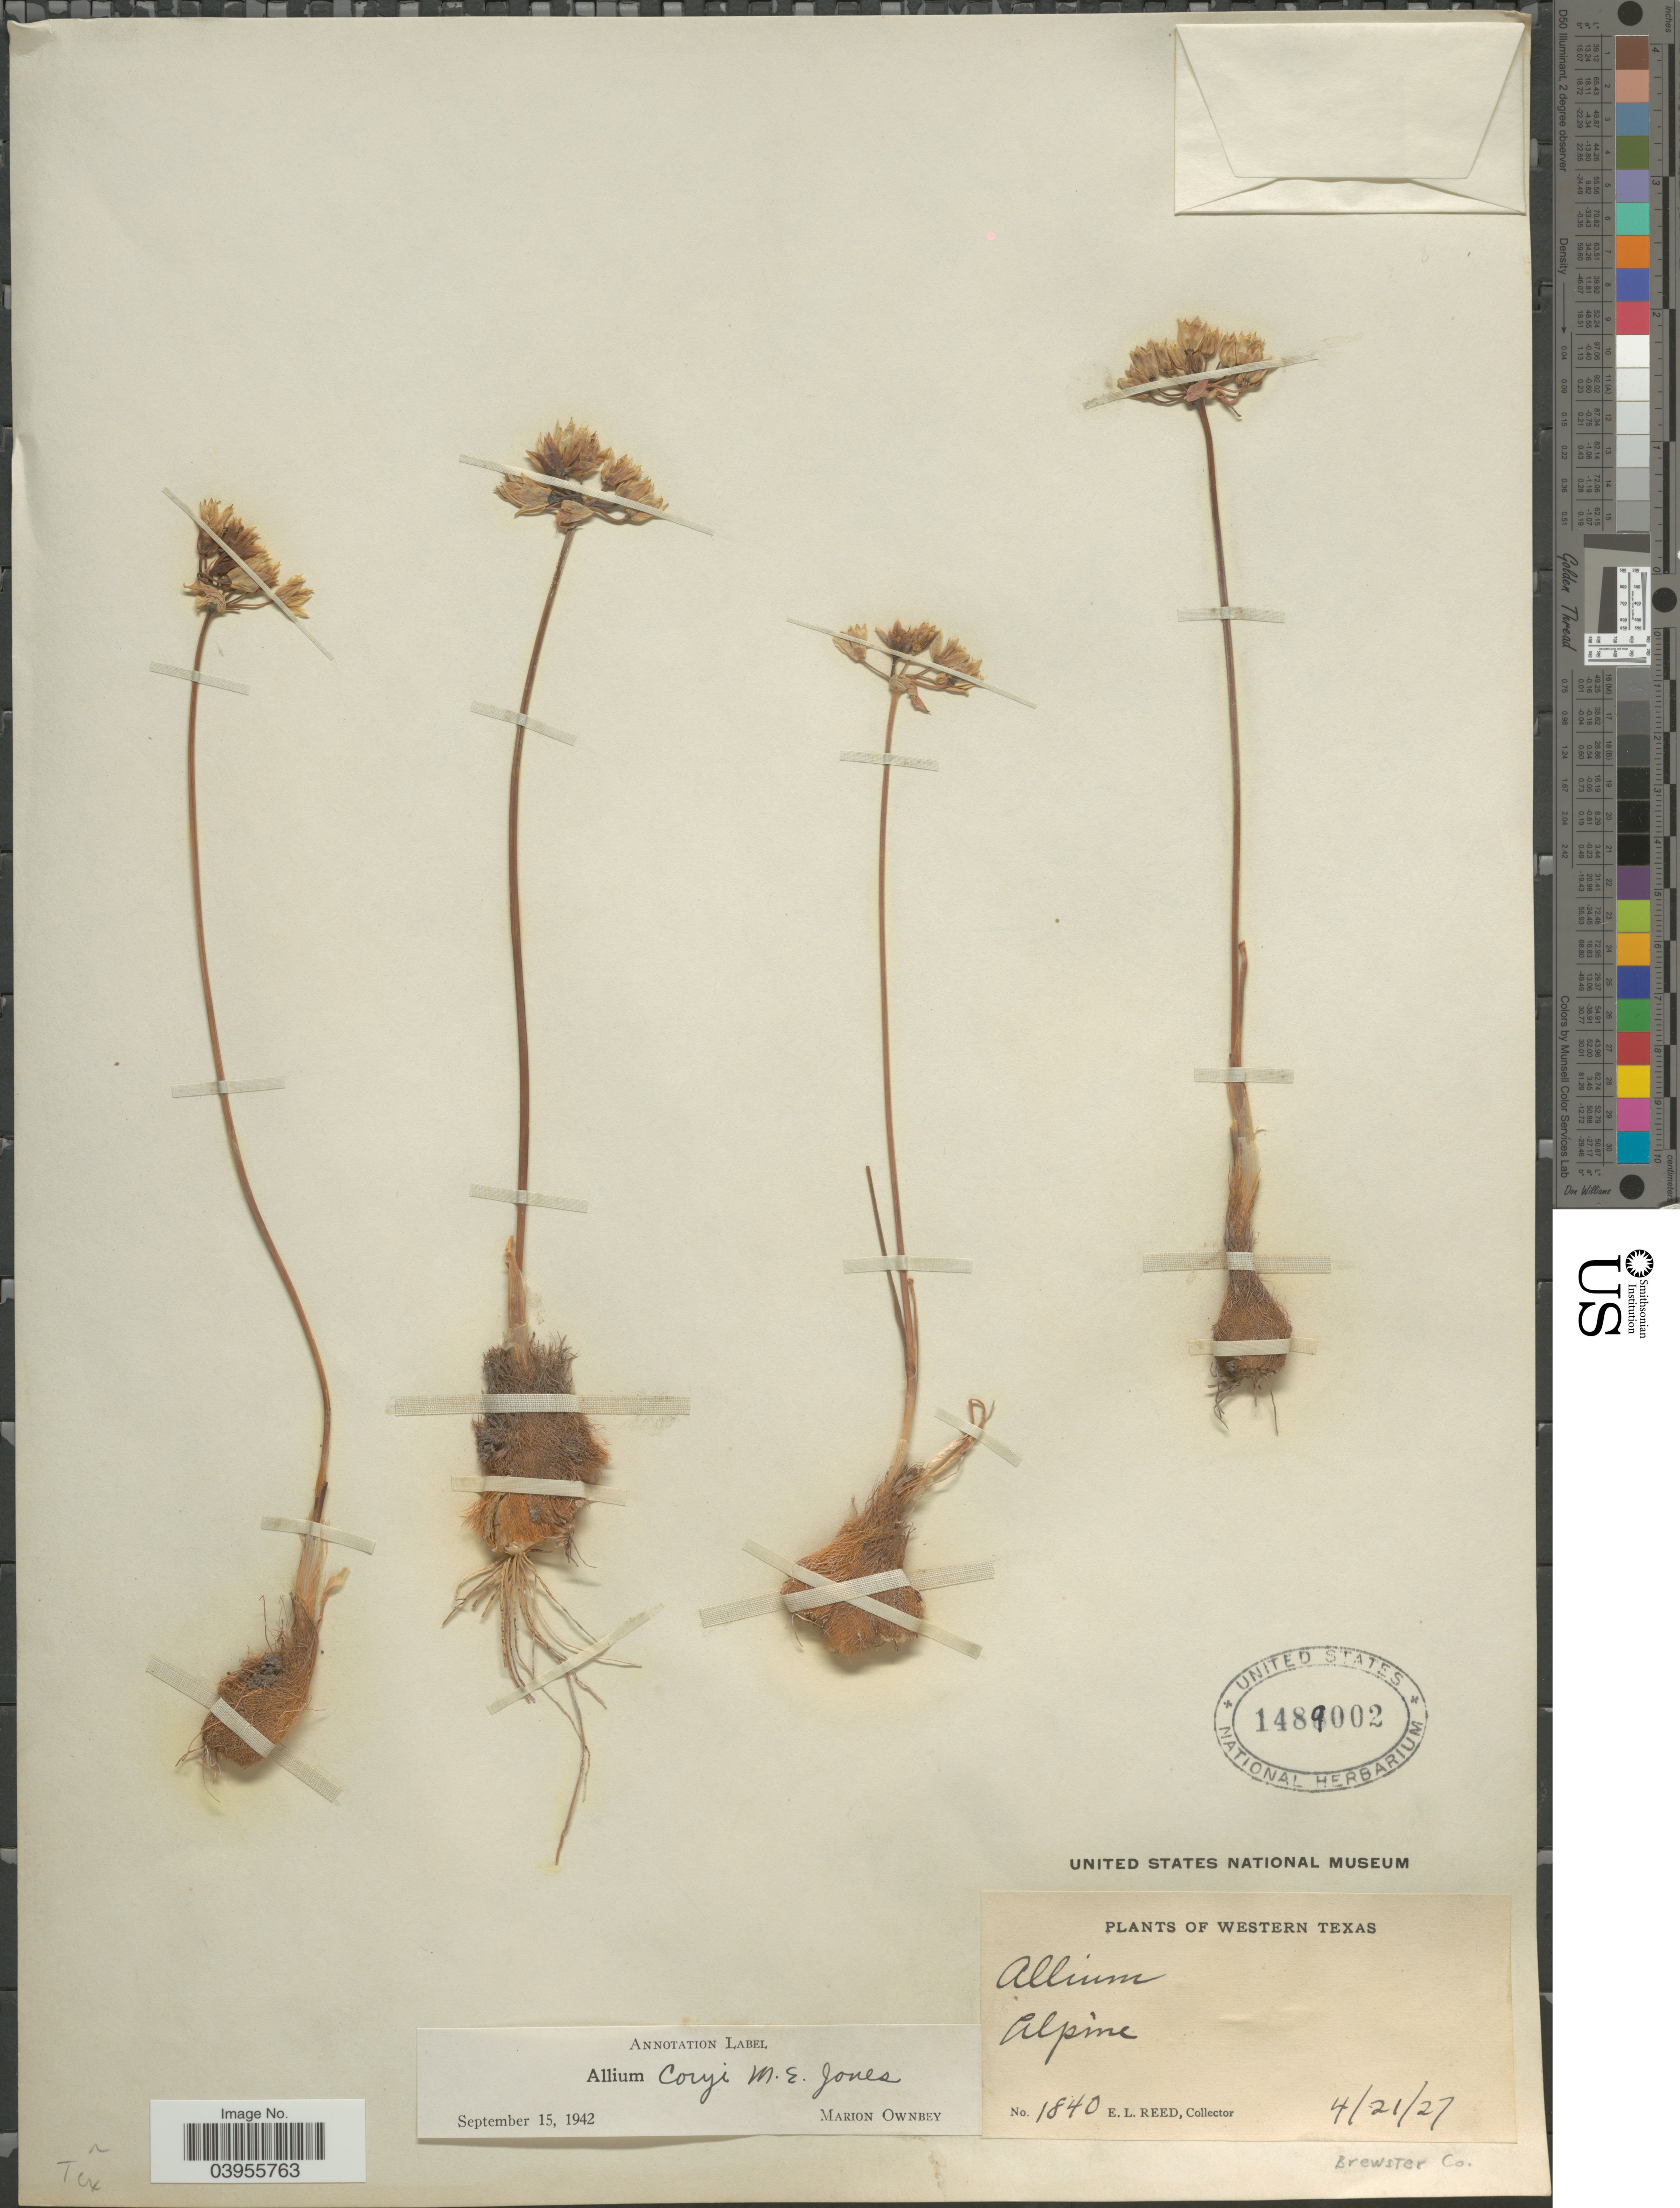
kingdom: Plantae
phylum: Tracheophyta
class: Liliopsida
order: Asparagales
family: Amaryllidaceae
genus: Allium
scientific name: Allium coryi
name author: M.E. Jones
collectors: E. Reed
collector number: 1840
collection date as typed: Transcribed d/m/y: 21/4/27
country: United States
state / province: Texas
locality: Western Texas. Alpine. Brewster Co.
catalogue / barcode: US 1489002